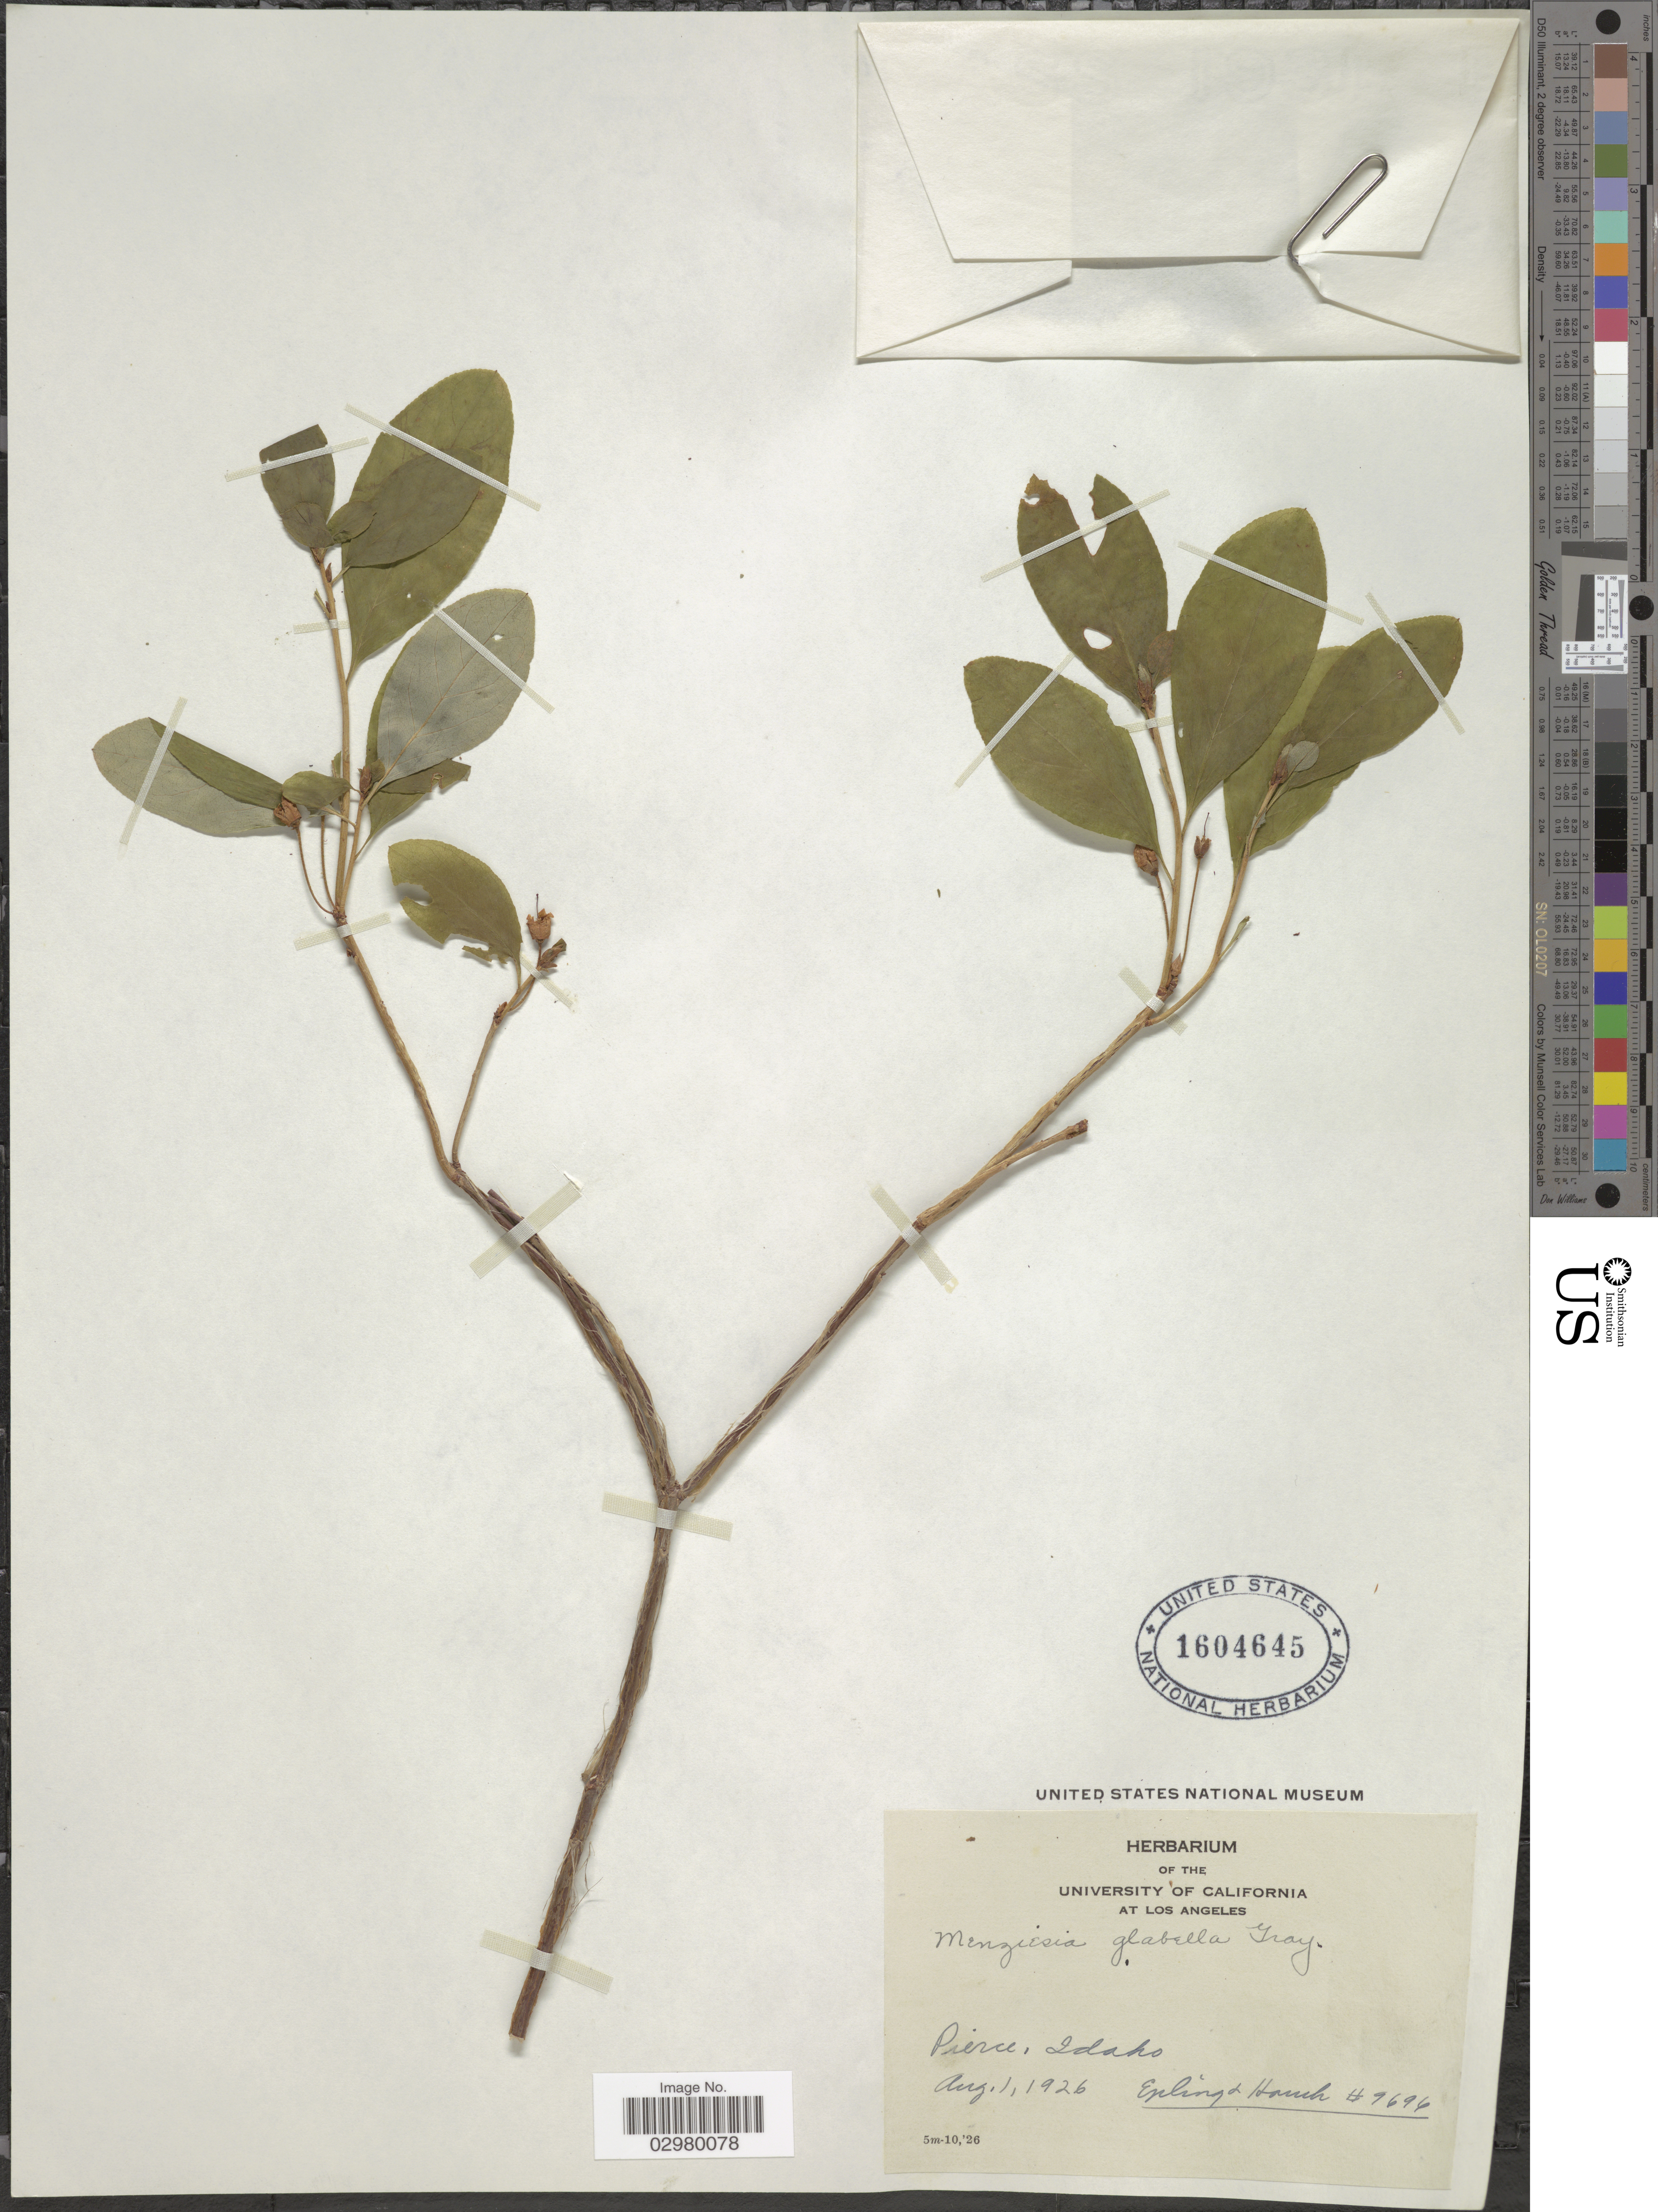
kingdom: Plantae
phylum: Tracheophyta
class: Magnoliopsida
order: Ericales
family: Ericaceae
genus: Menziesia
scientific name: Menziesia ferruginea subsp. glabella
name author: (A. Gray) Calder & Roy L. Taylor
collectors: -- Epling & -. Hauch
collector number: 9696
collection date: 1926-08-01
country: United States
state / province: Idaho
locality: Pierce.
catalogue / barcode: US 1604645